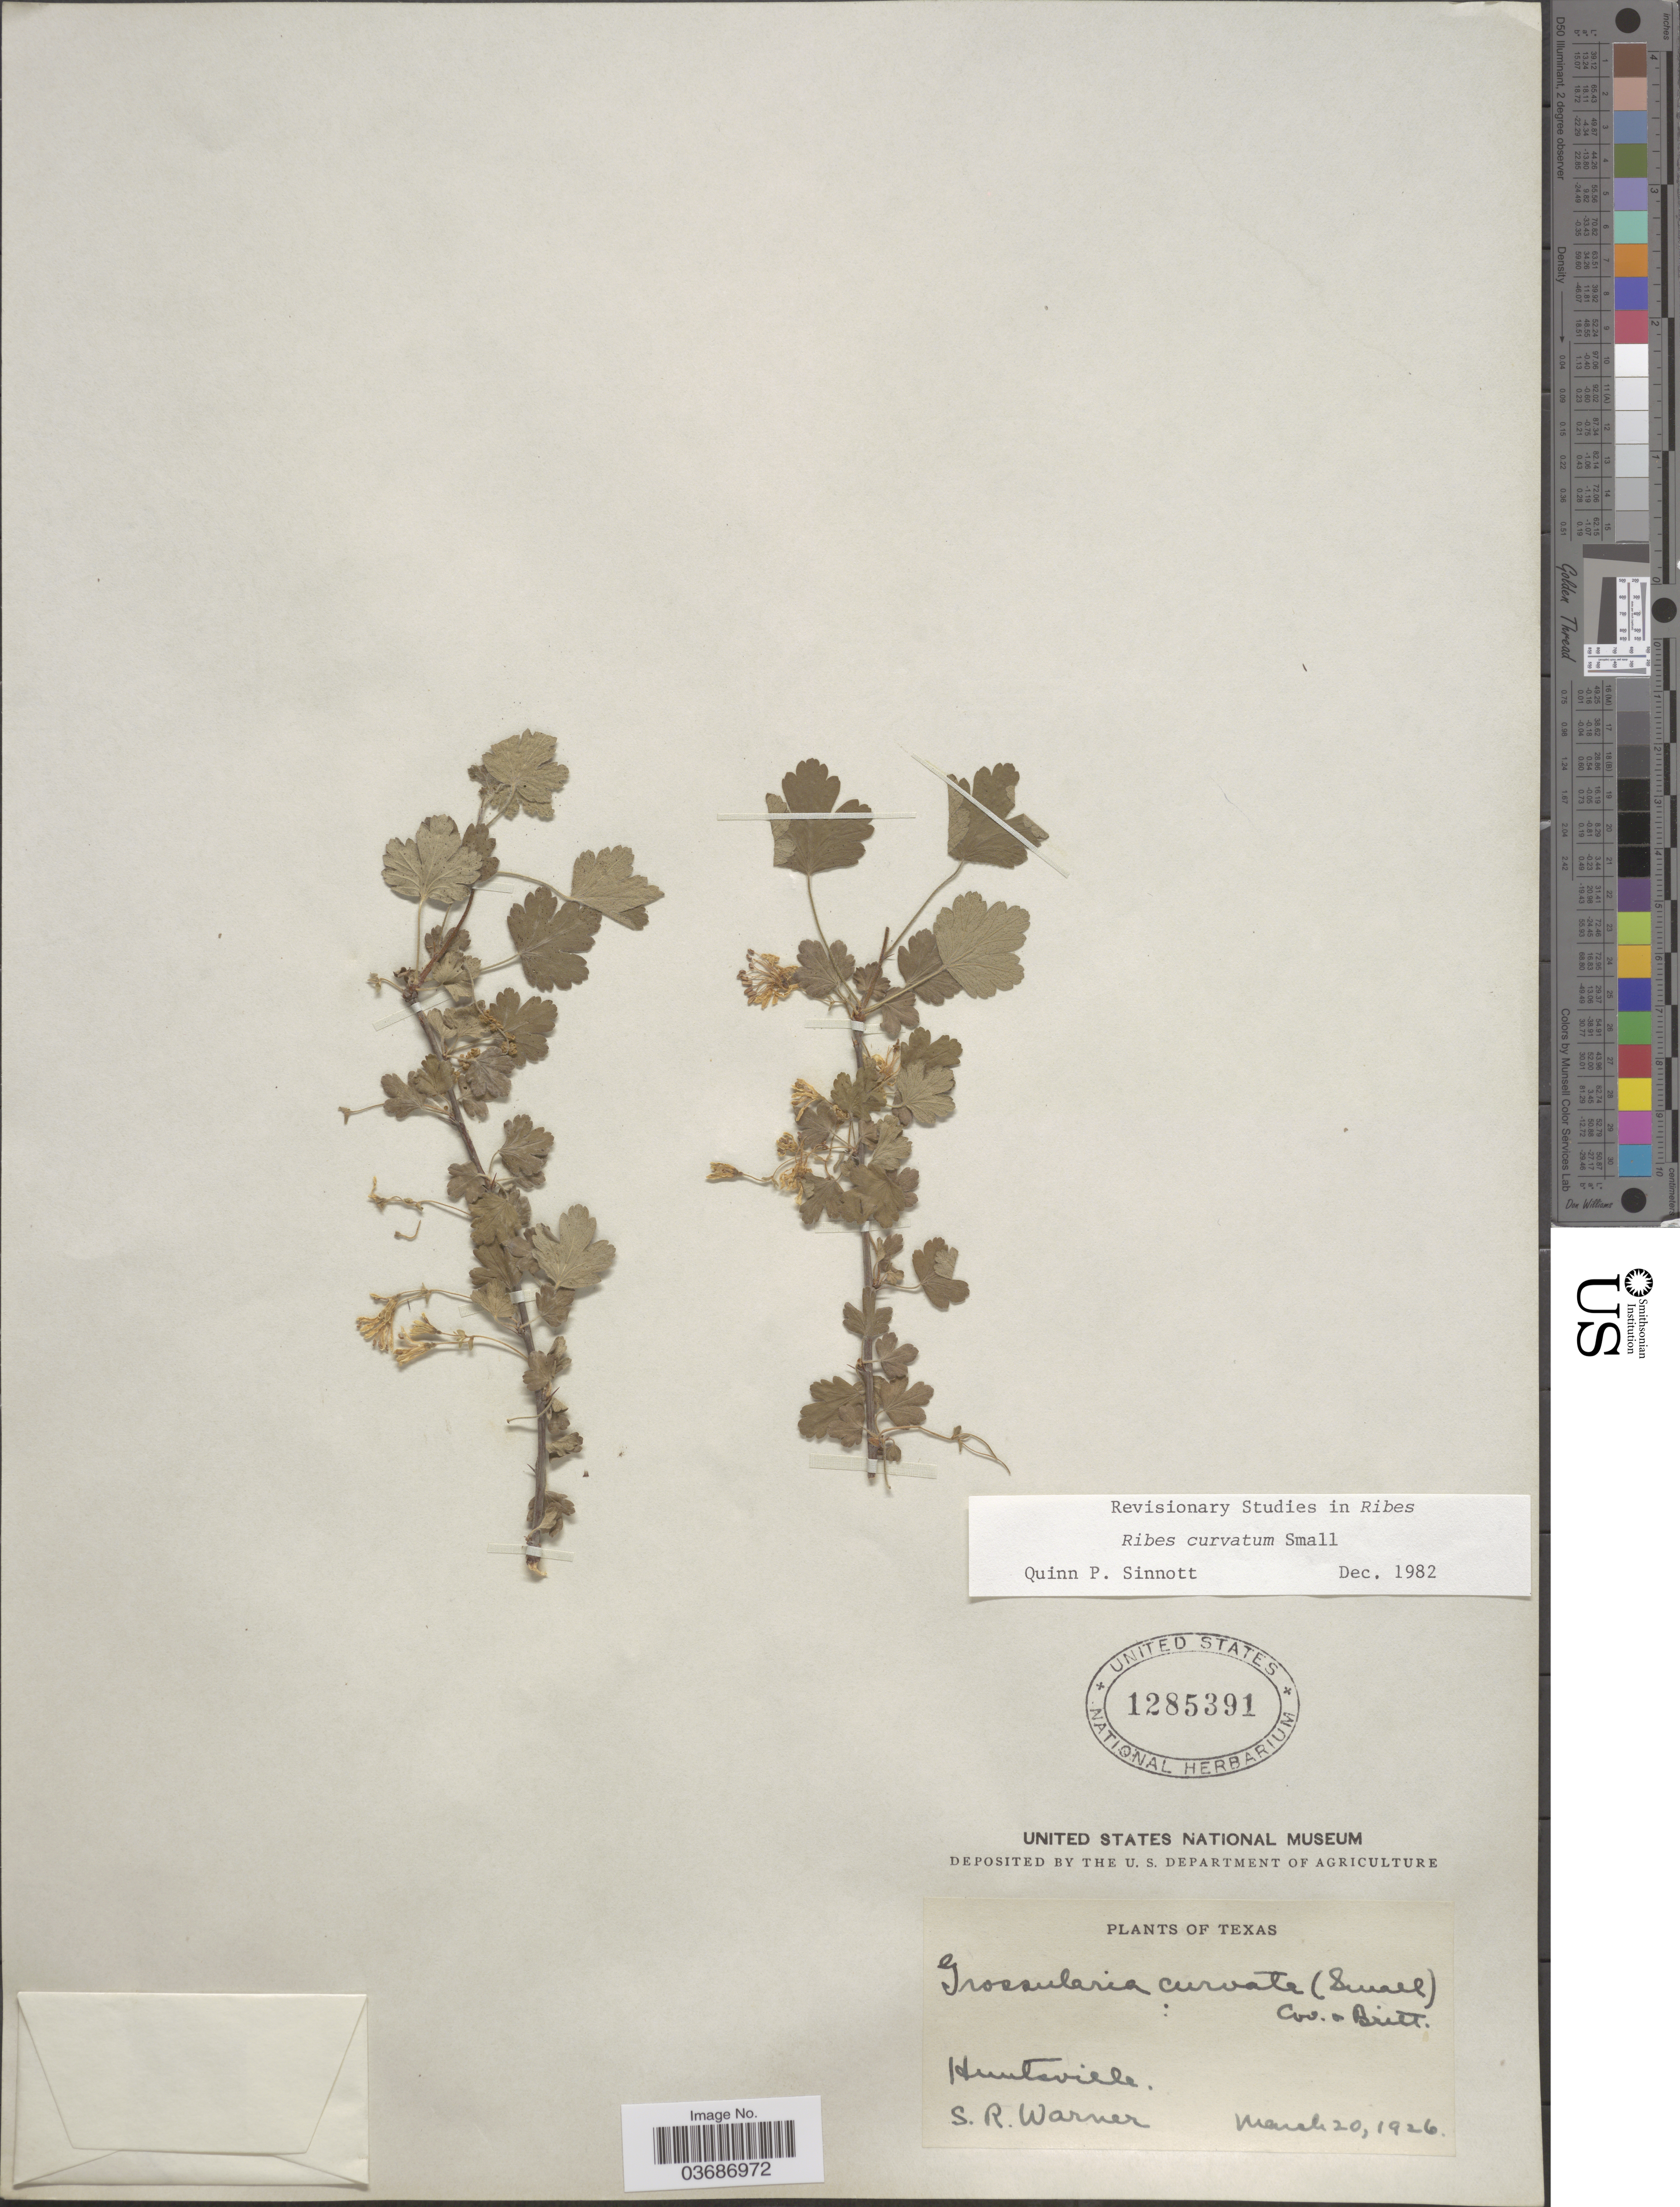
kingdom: Plantae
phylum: Tracheophyta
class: Magnoliopsida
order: Saxifragales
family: Grossulariaceae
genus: Ribes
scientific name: Ribes curvatum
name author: Small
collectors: S. Warner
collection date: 1926-03-20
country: United States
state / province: Texas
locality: Huntsville.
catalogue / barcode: US 1285391